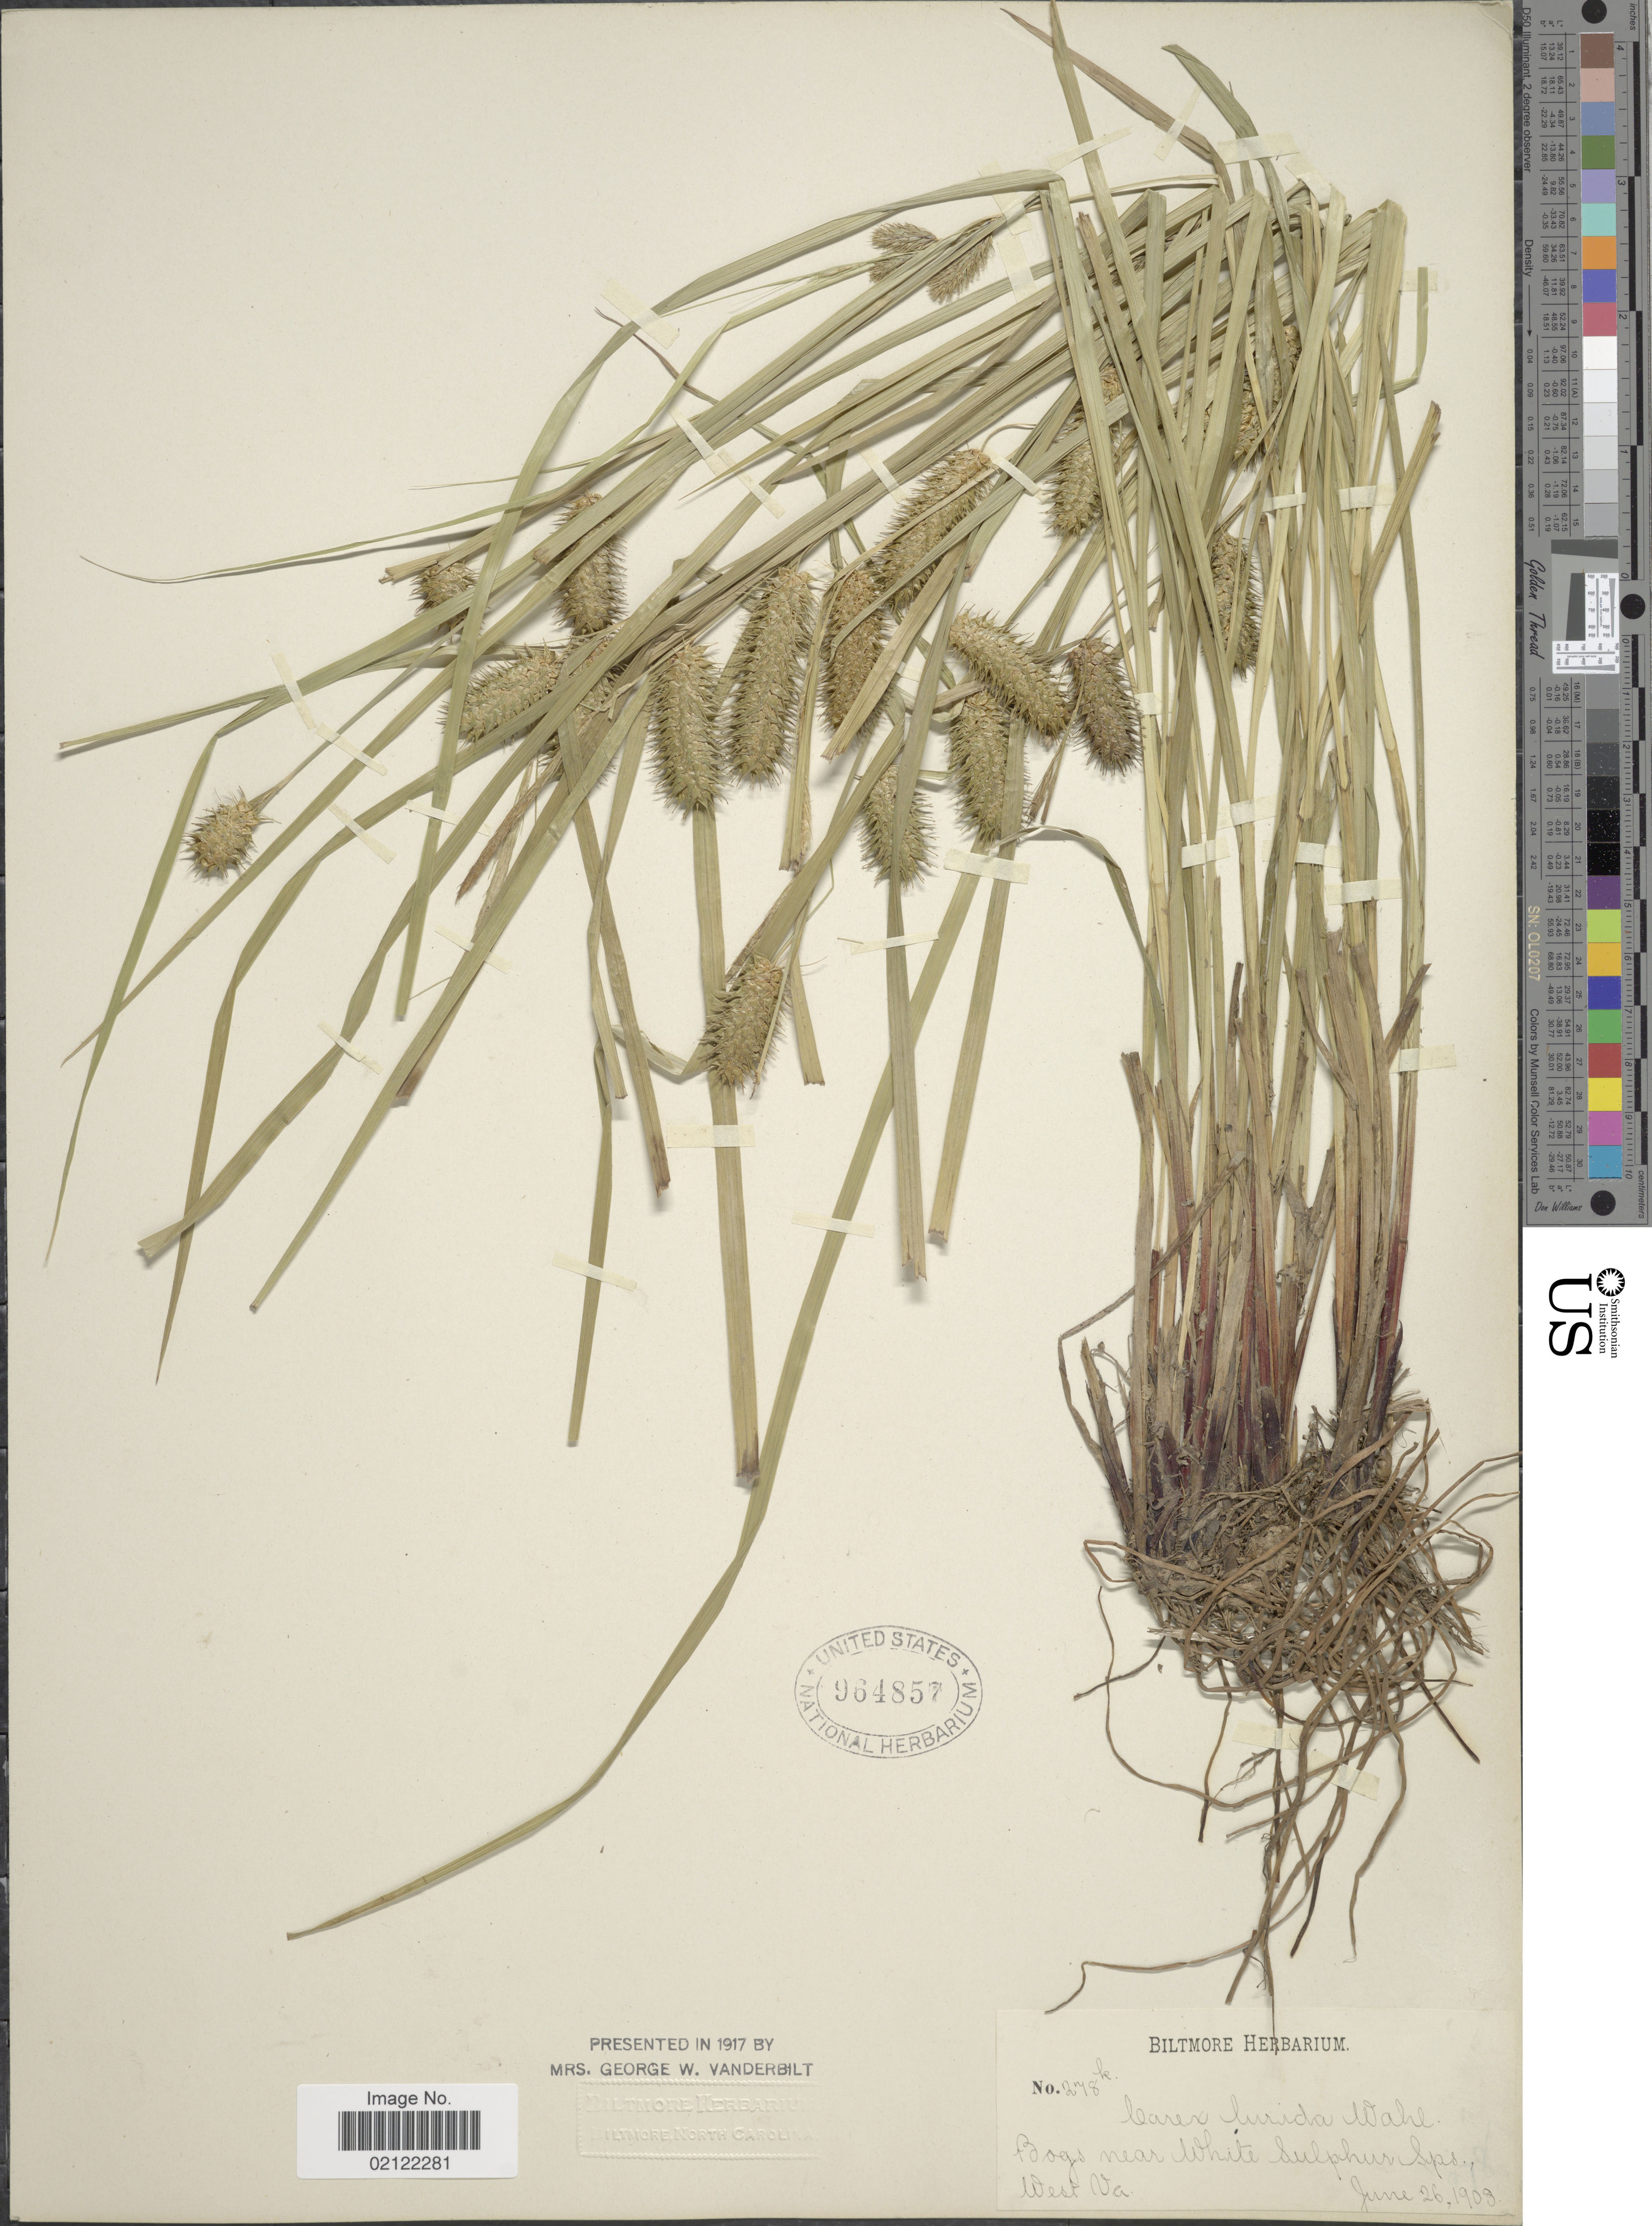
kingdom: Plantae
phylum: Tracheophyta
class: Liliopsida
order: Poales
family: Cyperaceae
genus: Carex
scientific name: Carex lurida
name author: Wahlenb.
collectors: ex herb. Biltmore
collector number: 278k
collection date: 1908-06-26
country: United States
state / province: West Virginia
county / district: Greenbrier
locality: Bogs near White Sulphur Sps., West Va.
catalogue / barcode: US 964857